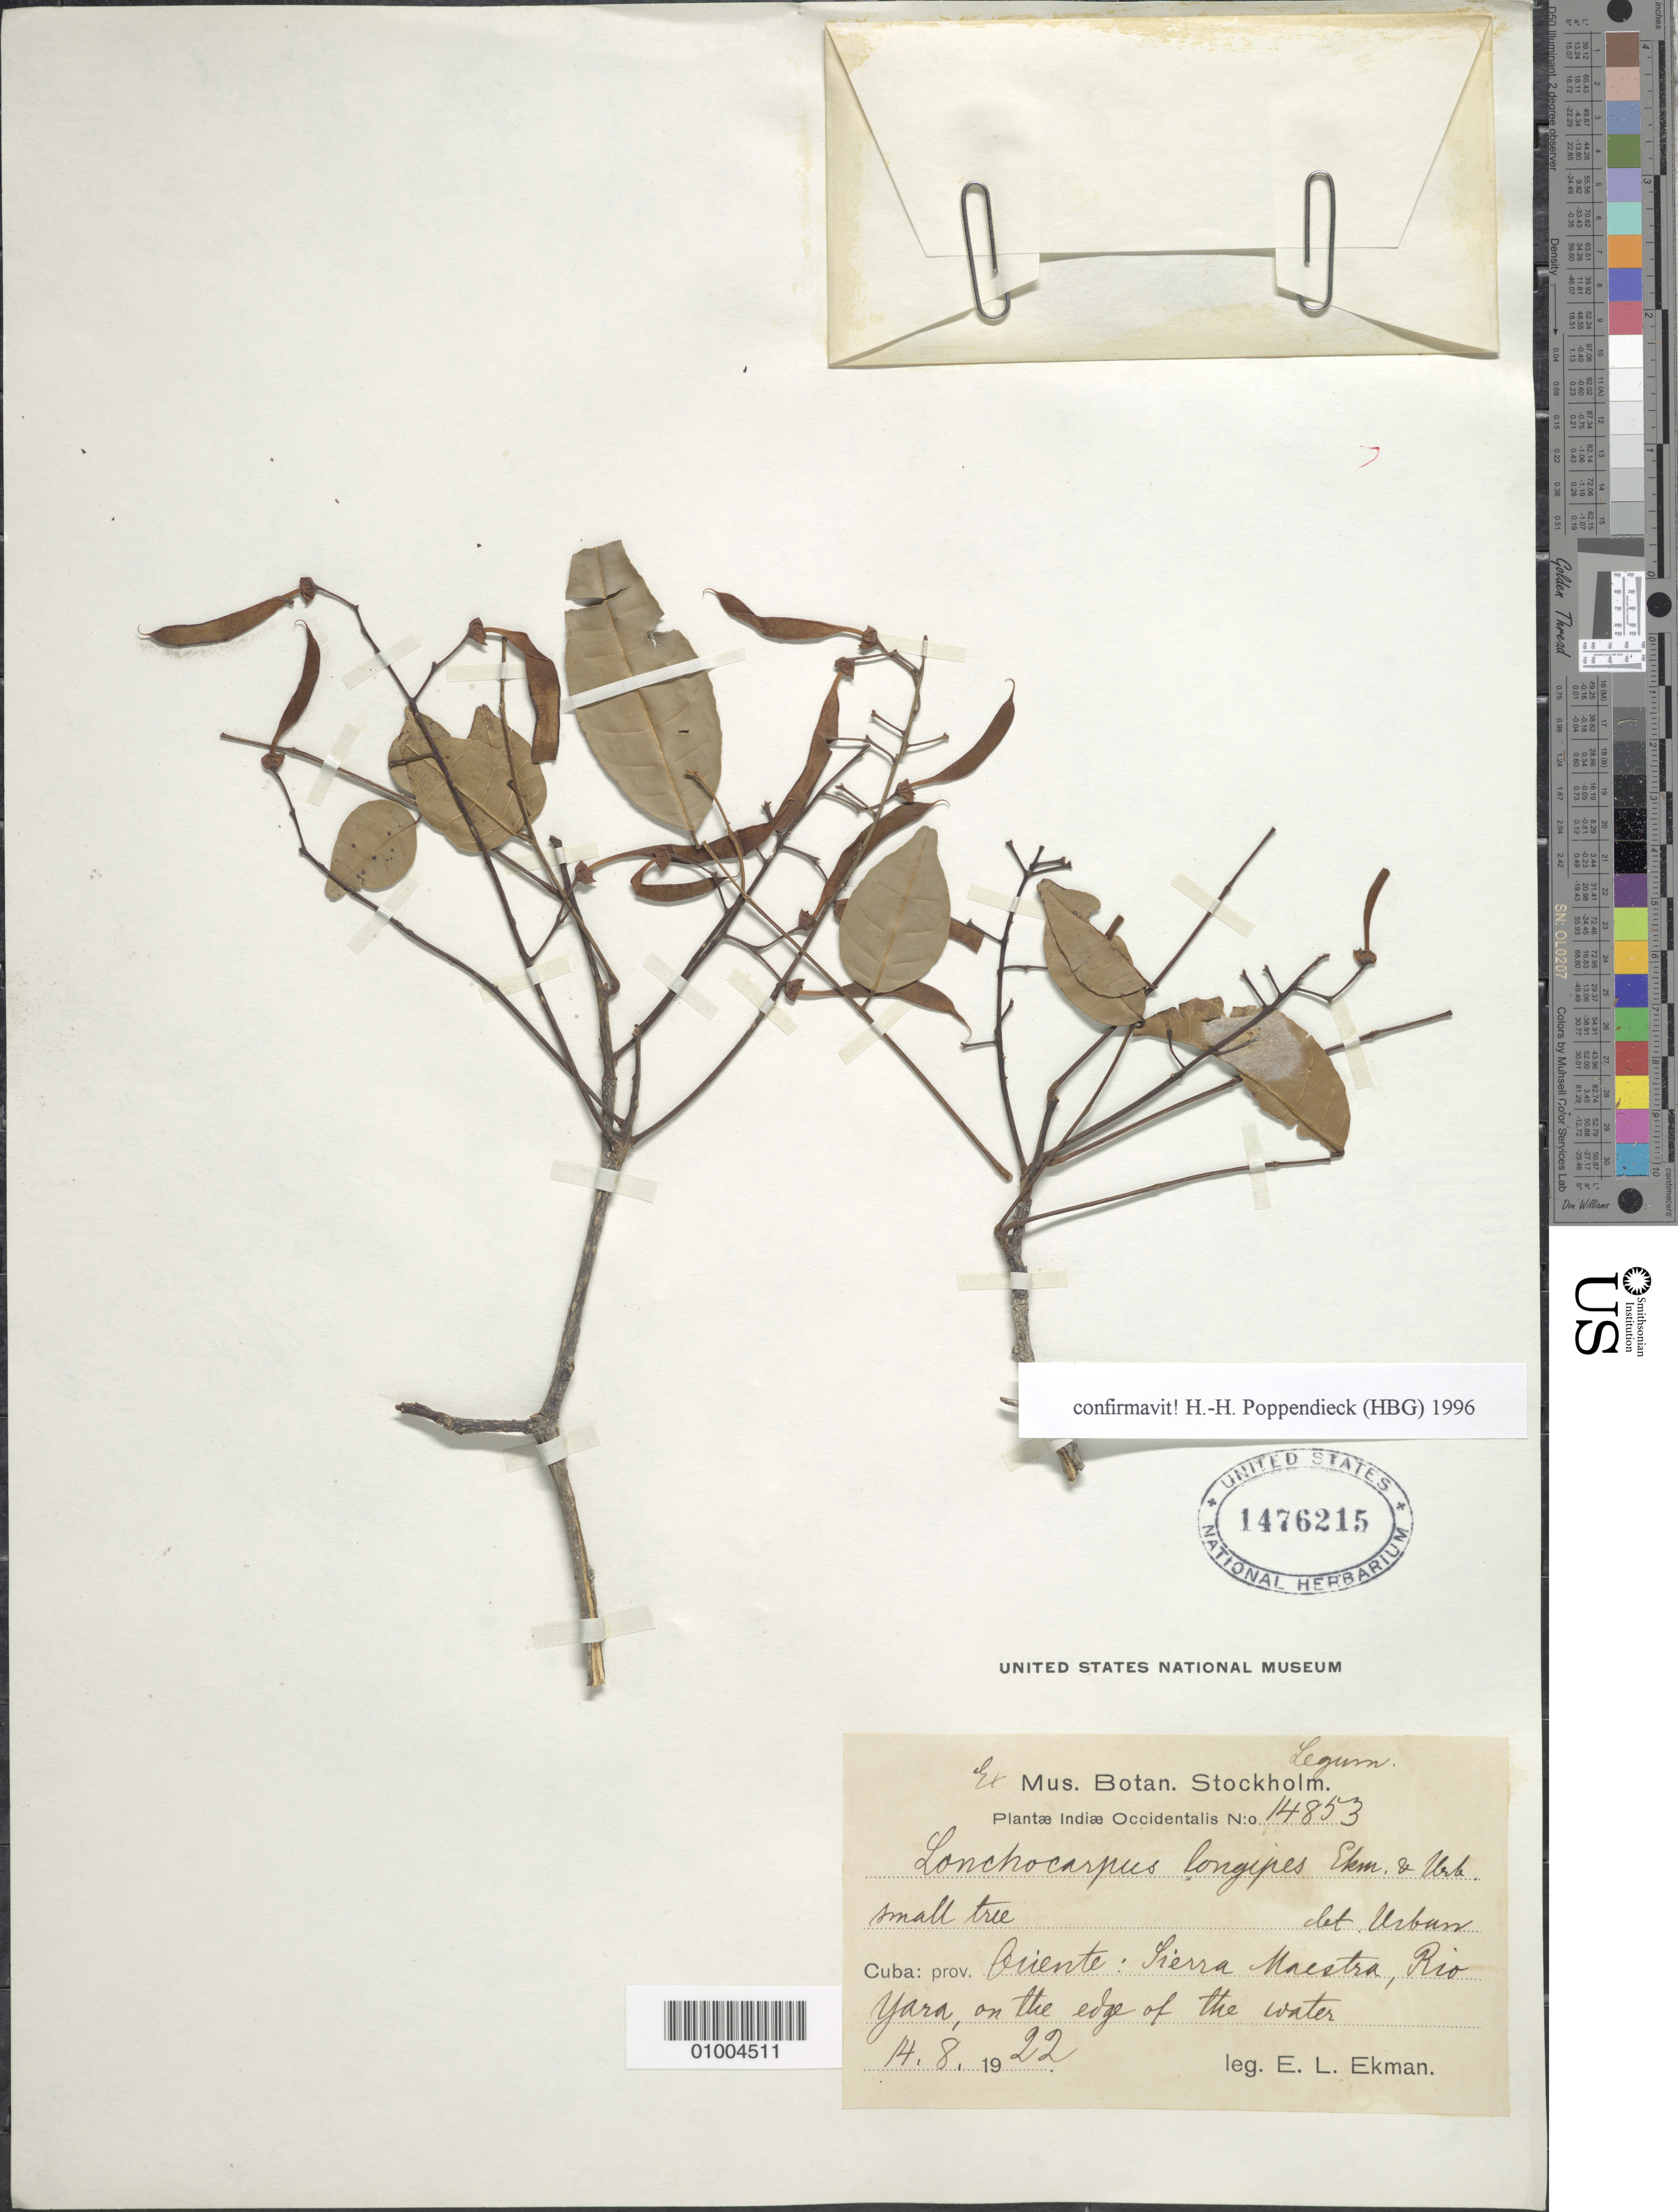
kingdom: Plantae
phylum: Tracheophyta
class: Magnoliopsida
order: Fabales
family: Fabaceae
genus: Lonchocarpus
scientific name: Lonchocarpus longipes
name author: Urb. & Ekman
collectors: E. L. Ekman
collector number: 14853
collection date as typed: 14 Aug 1922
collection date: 1922-08-14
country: Cuba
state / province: Oriente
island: Cuba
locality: Sierra Maestra, Rio Yara, on the edge of the water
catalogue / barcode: US 1476215